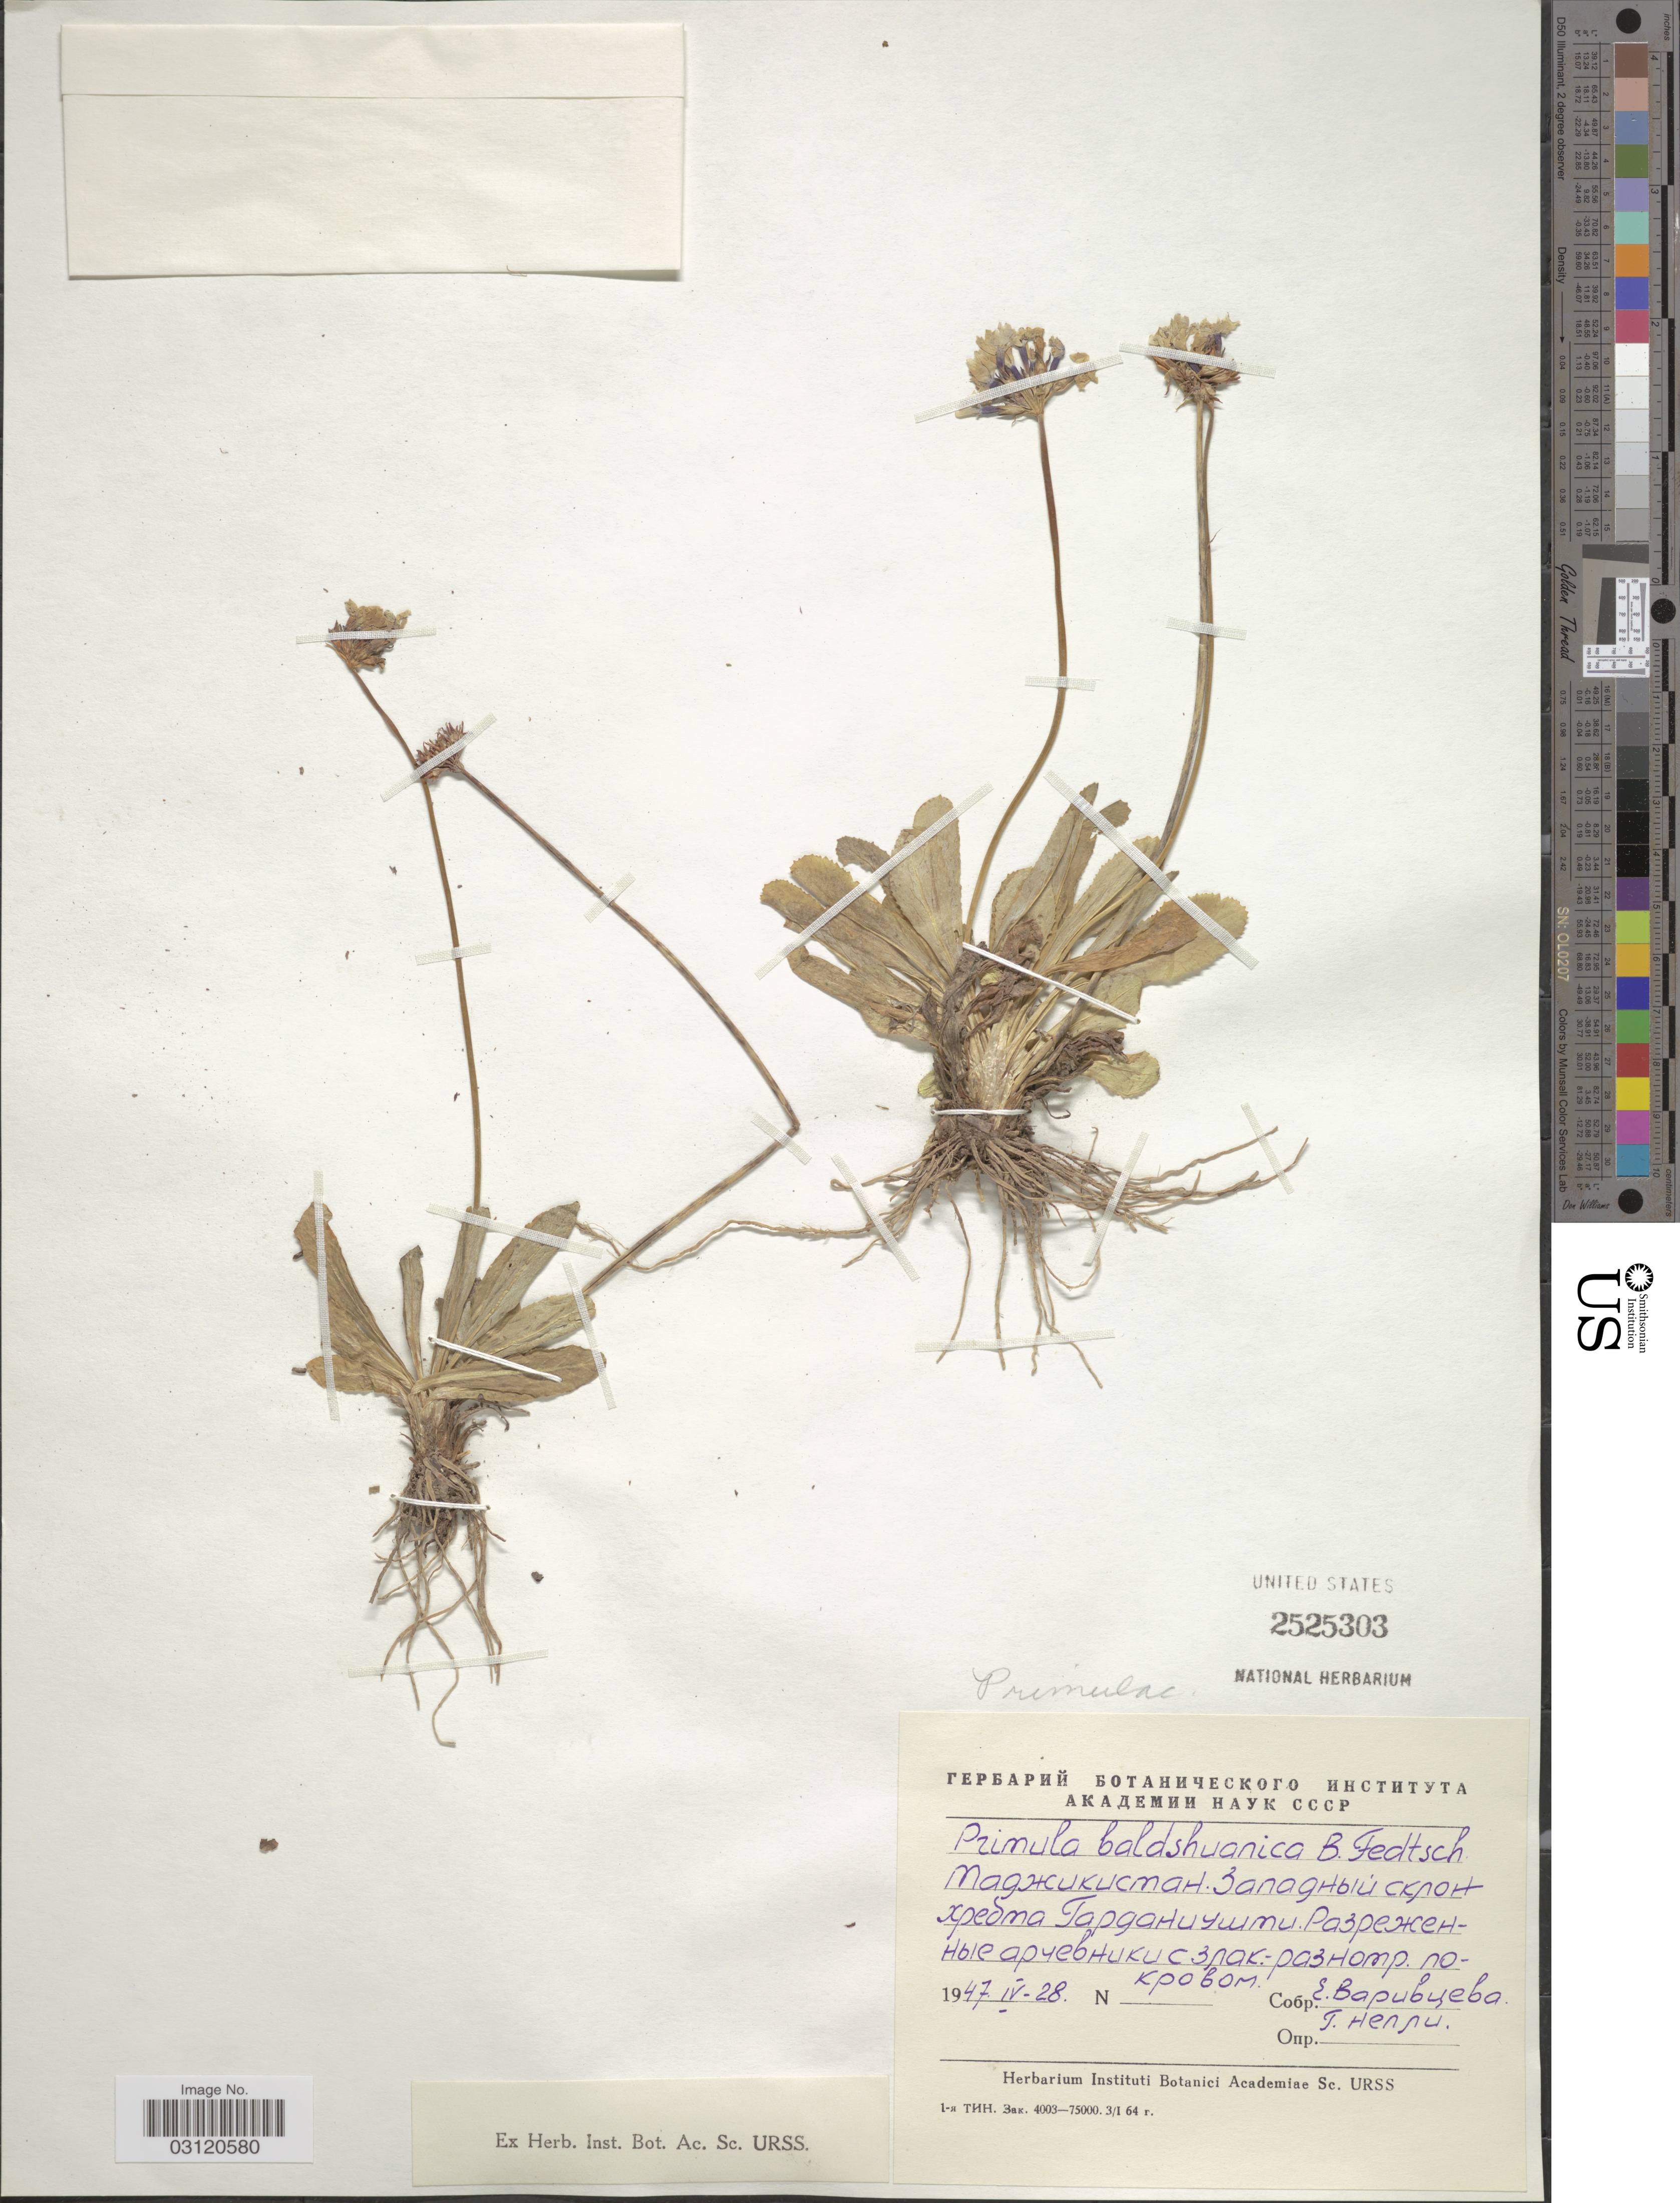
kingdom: Plantae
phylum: Tracheophyta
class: Magnoliopsida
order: Ericales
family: Primulaceae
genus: Primula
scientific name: Primula baldshuanica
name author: B. Fedtsch.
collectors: E. Varivtseva & G. Nepli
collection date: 1947-04-28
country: Tajikistan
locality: E slope of Khrebet Gardaniushti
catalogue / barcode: US 2525303